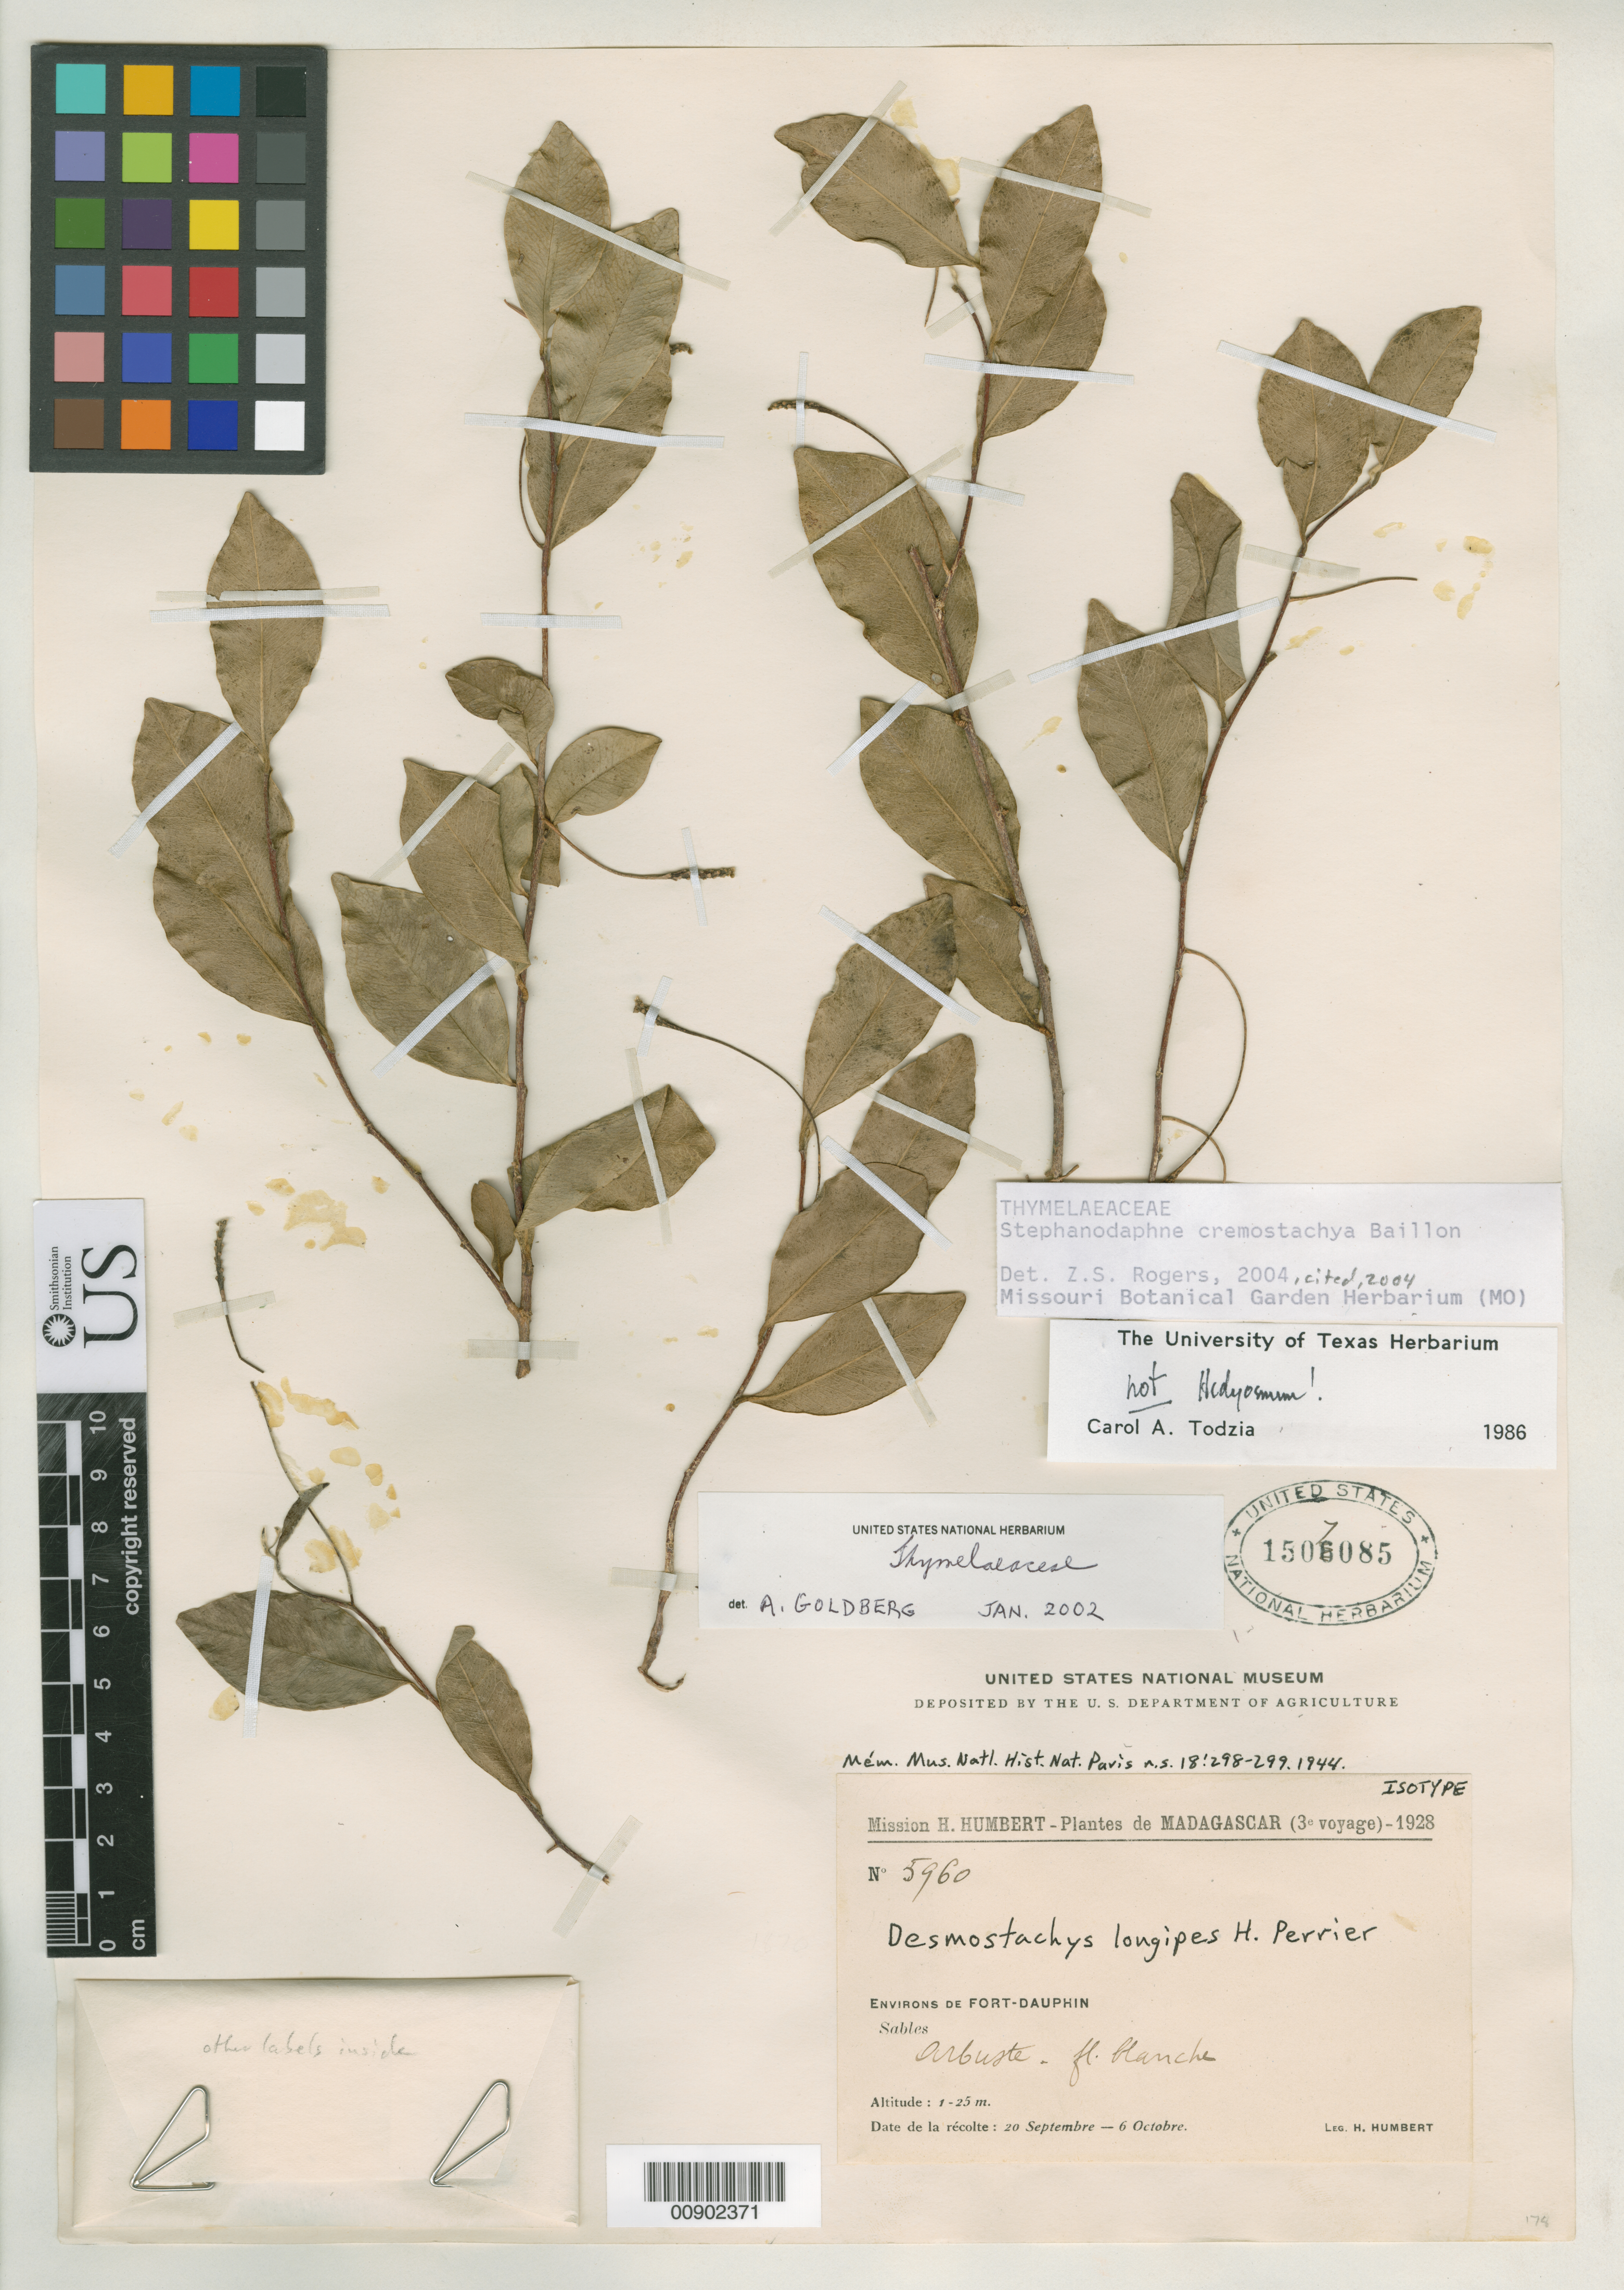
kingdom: Plantae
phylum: Tracheophyta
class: Magnoliopsida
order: Icacinales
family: Icacinaceae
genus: Desmostachys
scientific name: Desmostachys longipes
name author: H. Perrier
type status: Isotype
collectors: H. Humbert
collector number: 5960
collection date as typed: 20 Sep 1928 to 06 Oct 1928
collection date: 1928-09-20/1928-10-06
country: Madagascar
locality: Environs de Fort-Dauphin.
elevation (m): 1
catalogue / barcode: US 1507085